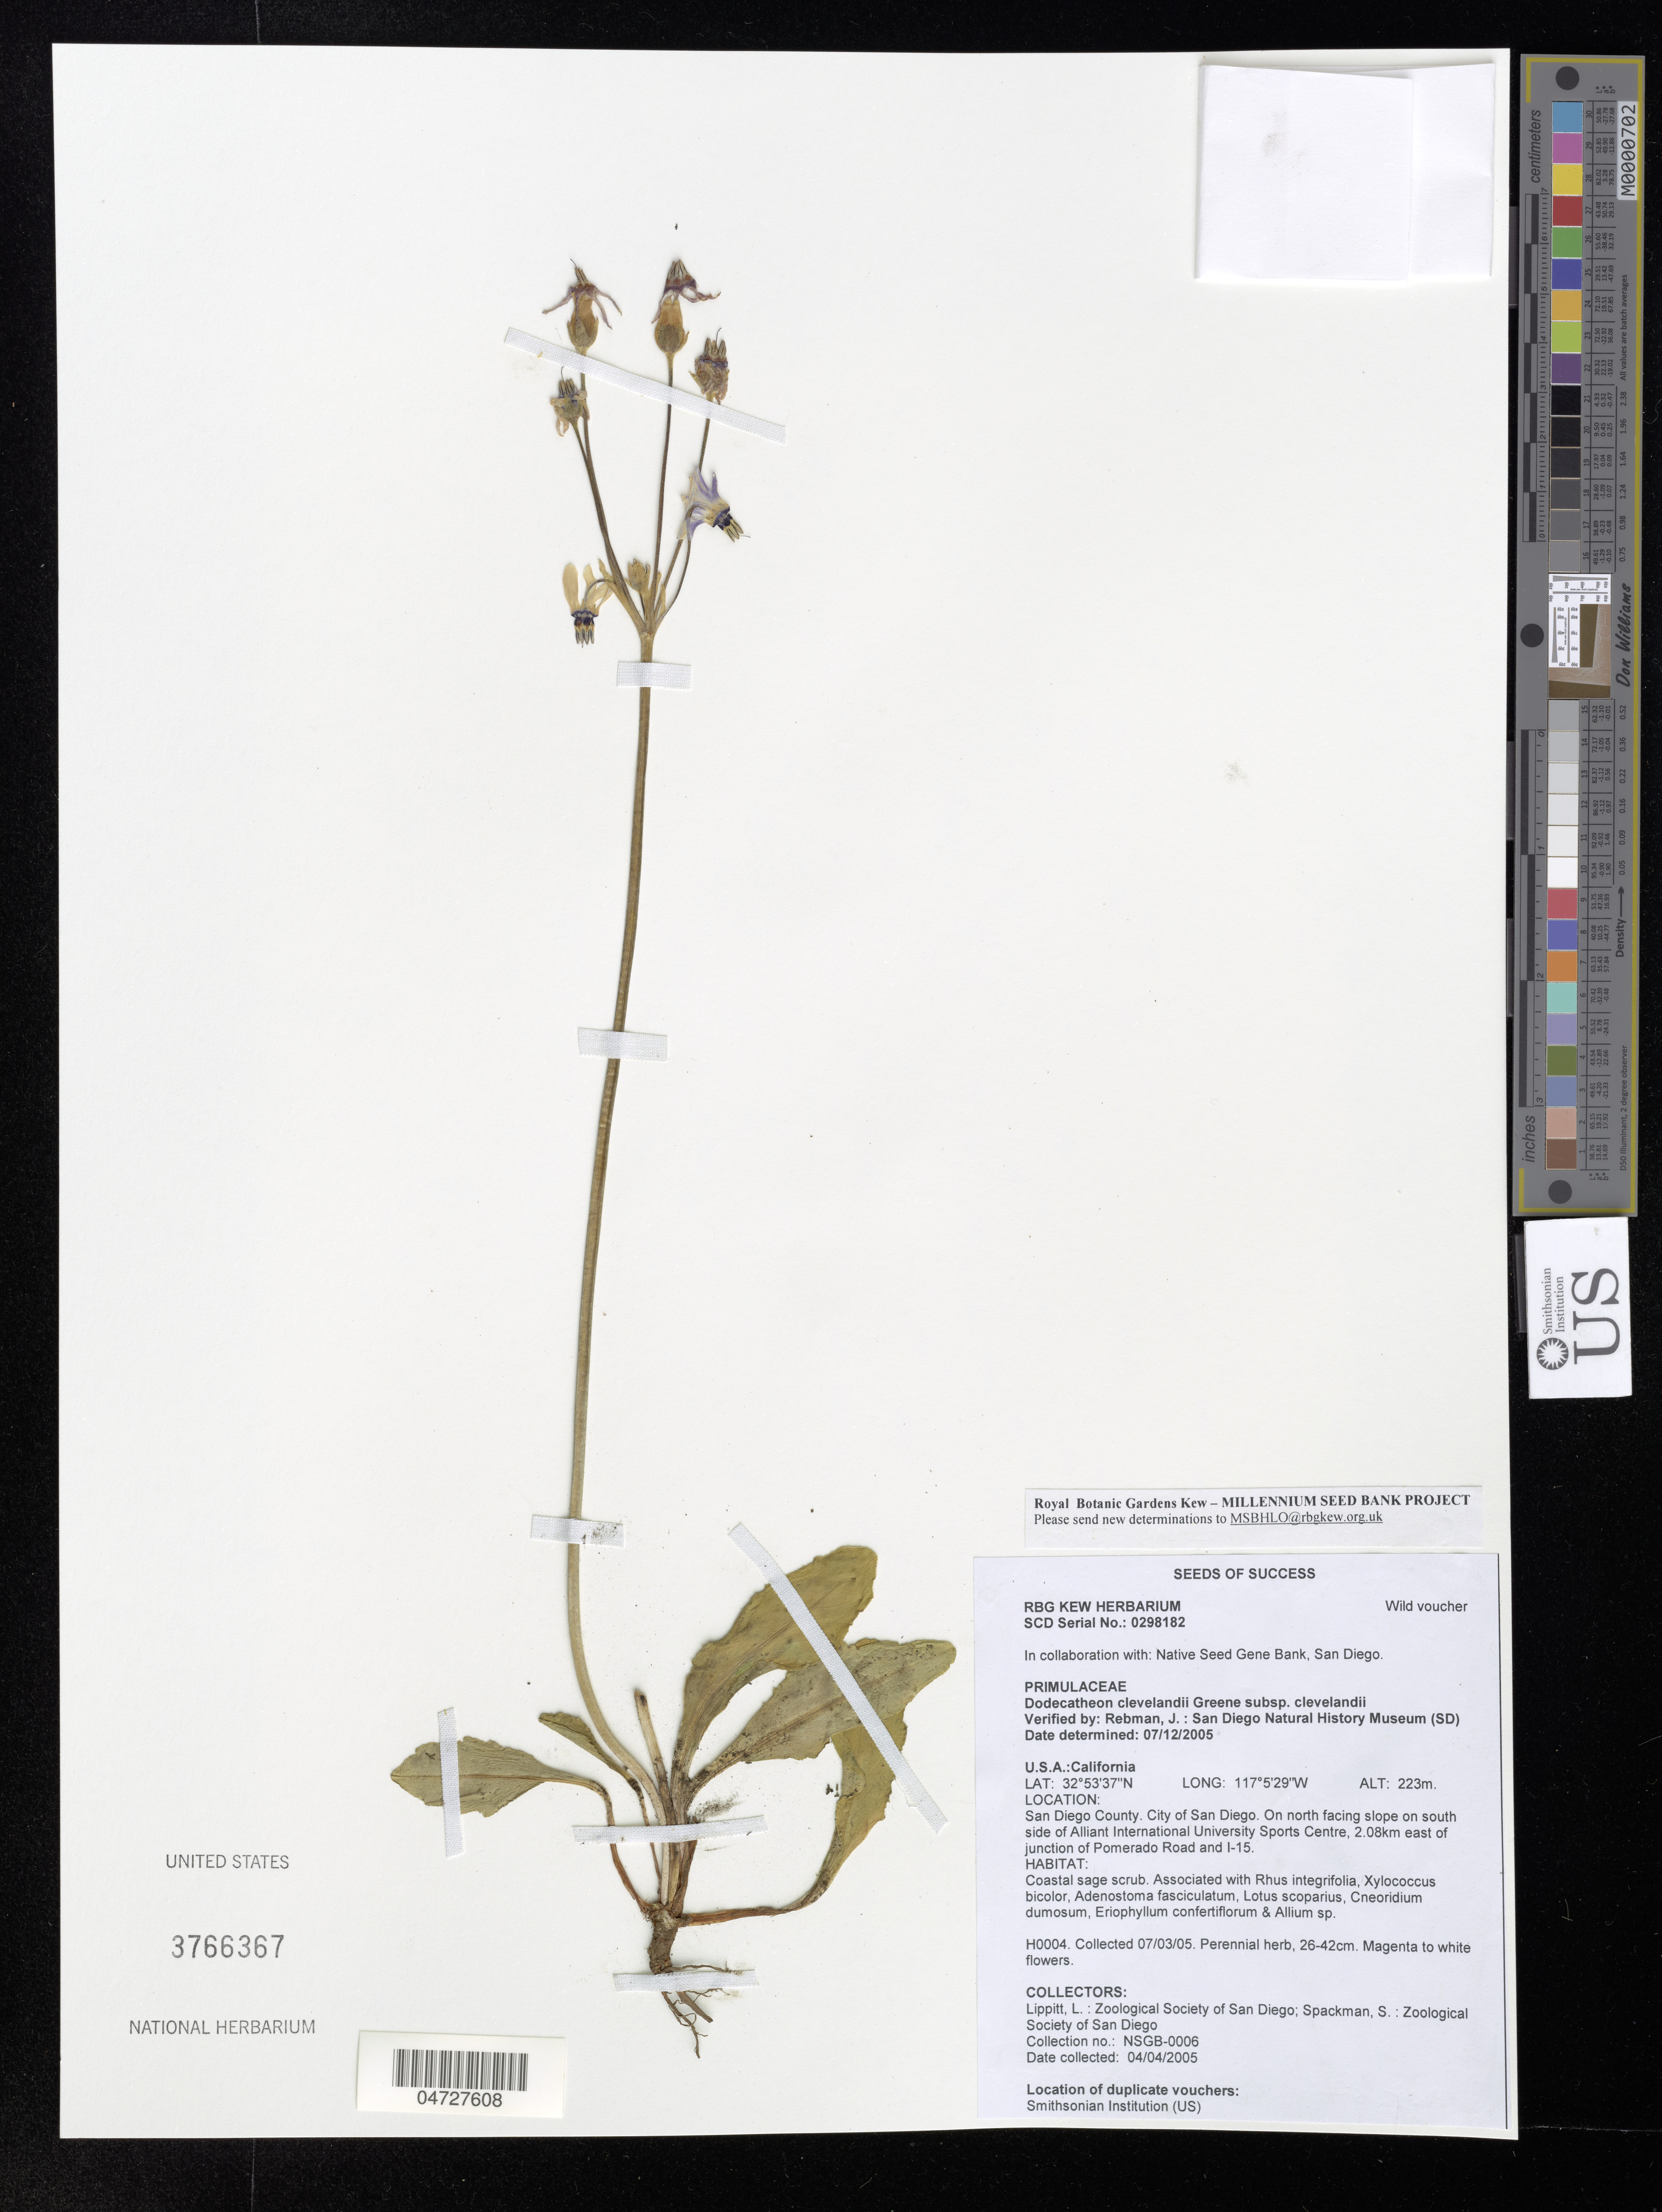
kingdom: Plantae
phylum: Tracheophyta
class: Magnoliopsida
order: Ericales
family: Primulaceae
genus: Dodecatheon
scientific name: Dodecatheon clevelandii subsp. clevelandii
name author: Greene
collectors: L. Lippitt & S. Spackman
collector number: NSGB-0006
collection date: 2005-04-04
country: United States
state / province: California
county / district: San Diego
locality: San Diego County. City of San Diego. On north facing slope on south side of Alliant International University Sports Centre, 2.08km east of junction of Pomerado Road and I-15.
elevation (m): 223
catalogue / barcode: US 3766367